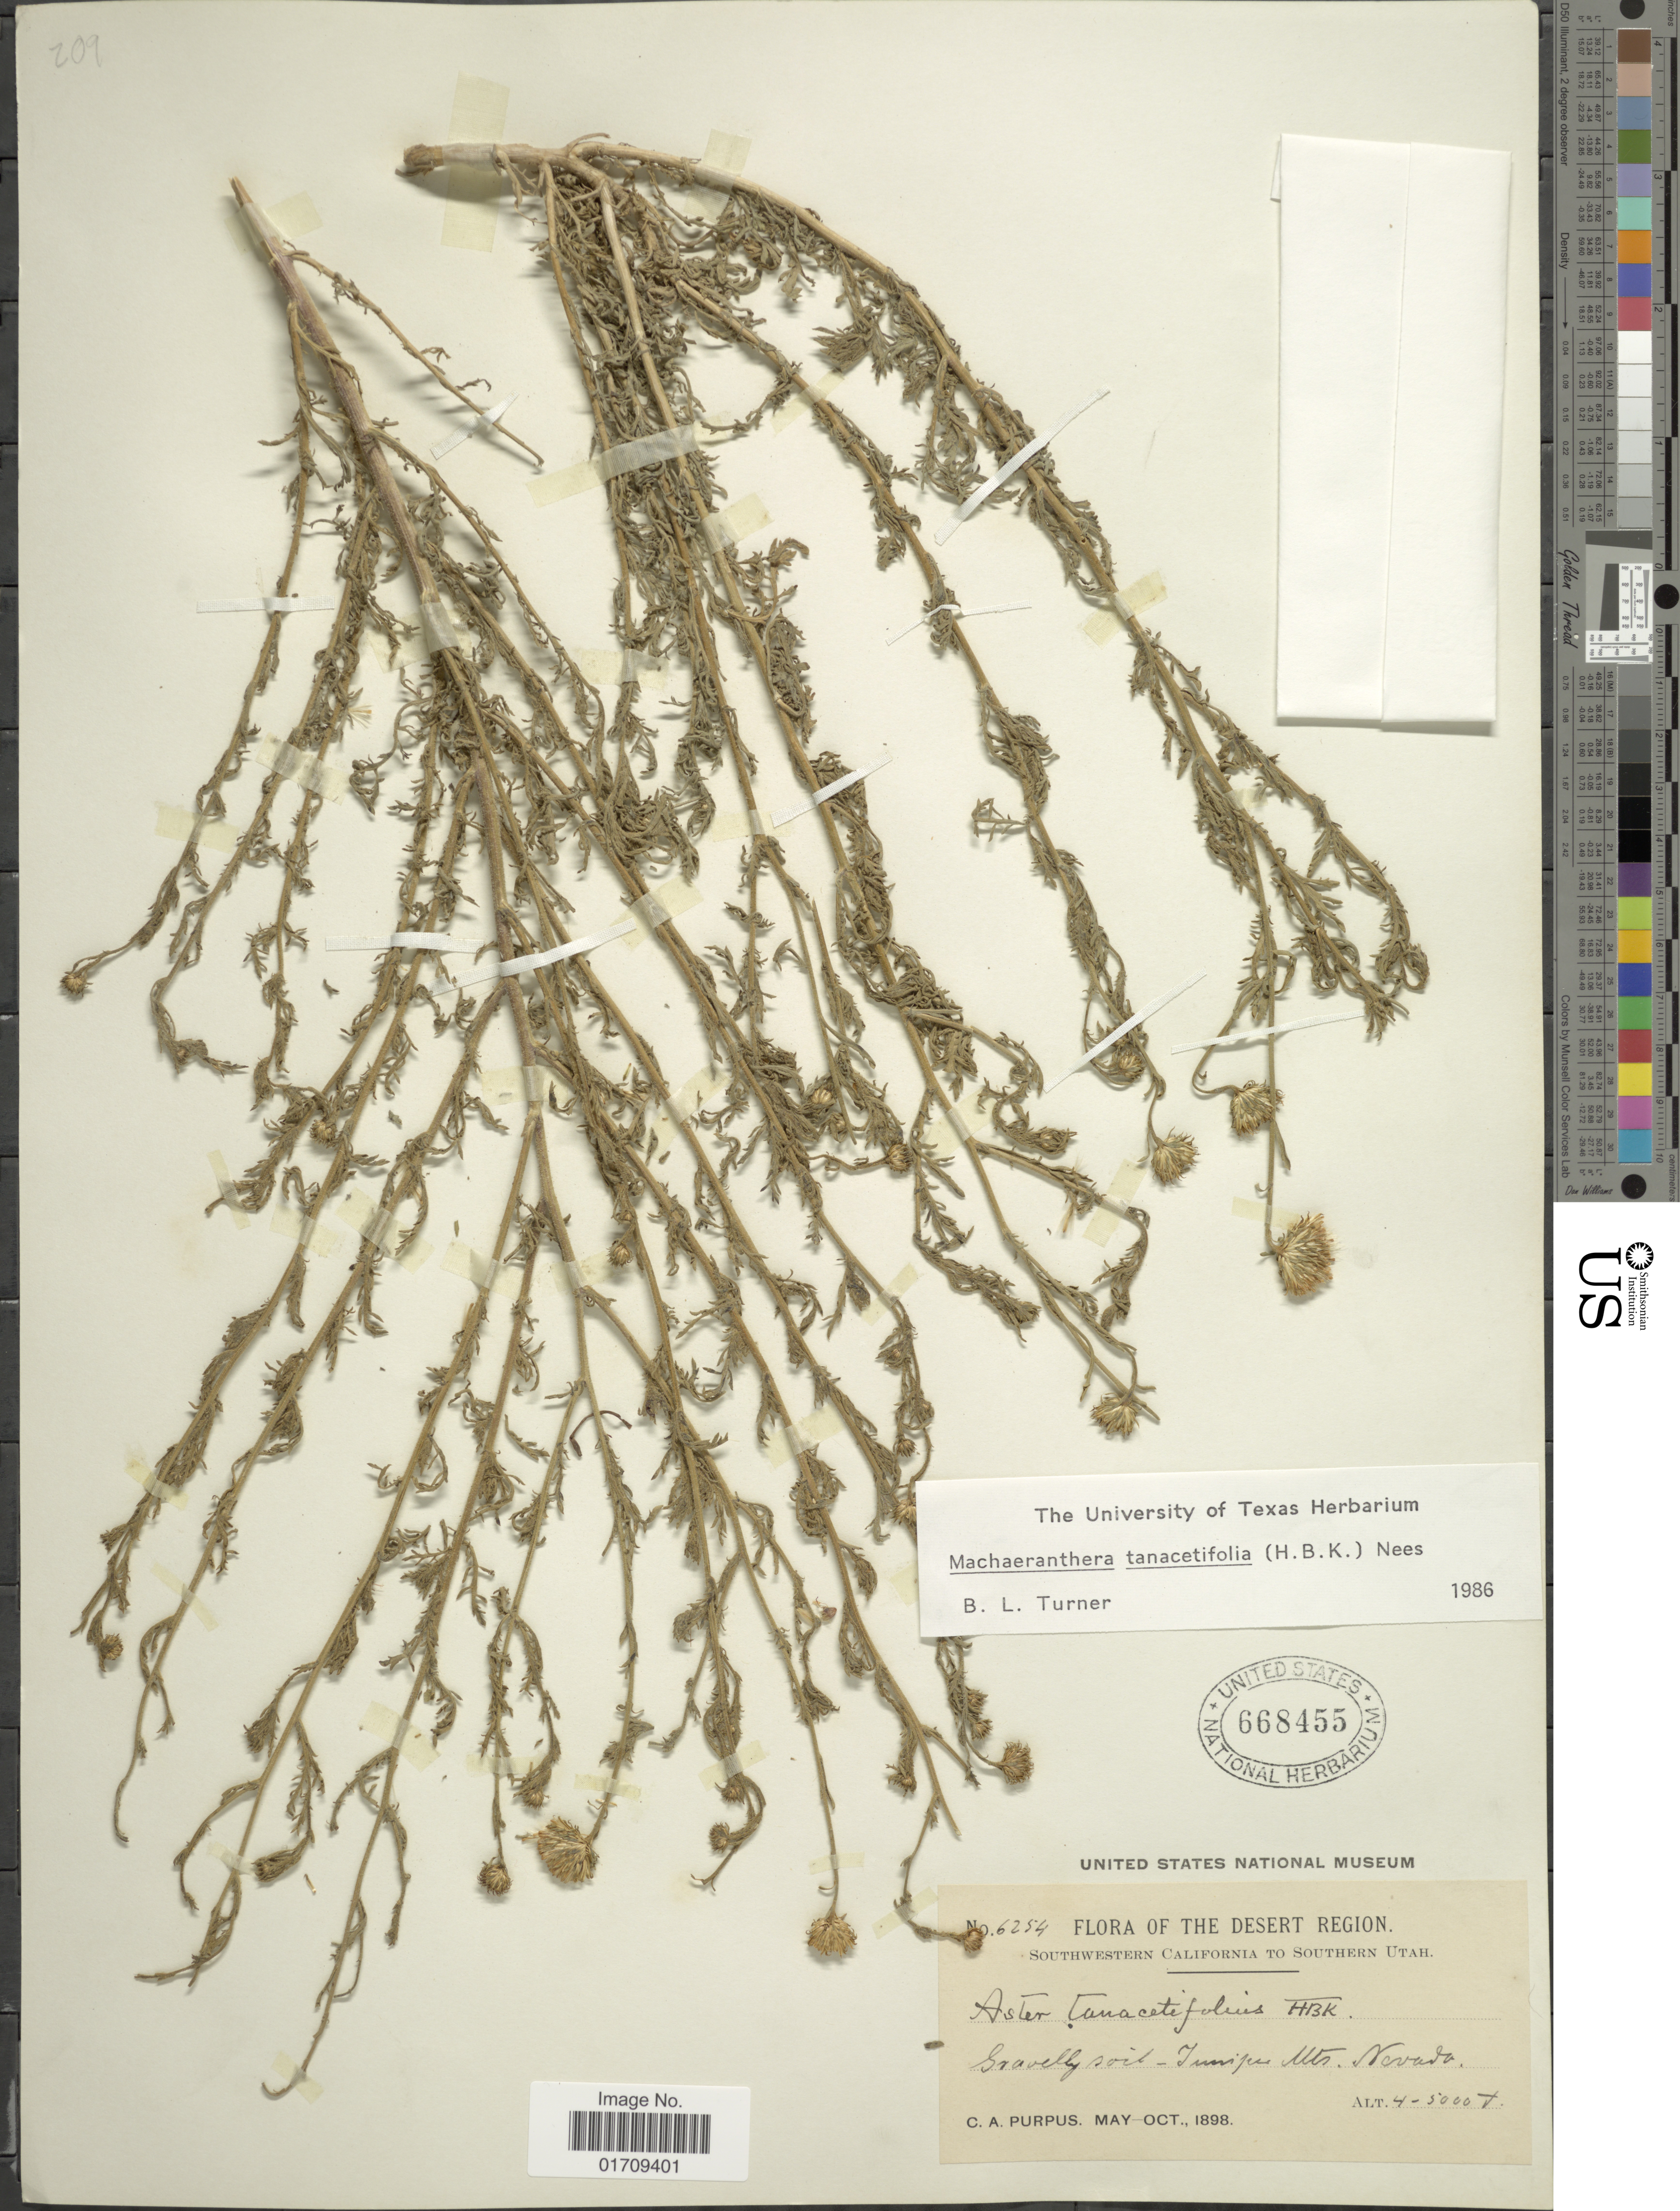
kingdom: Plantae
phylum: Tracheophyta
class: Magnoliopsida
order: Asterales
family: Asteraceae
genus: Machaeranthera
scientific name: Machaeranthera tanacetifolia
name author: (Kunth) Nees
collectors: C. A. Purpus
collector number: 6254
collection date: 1898-05/1898-10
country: United States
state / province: Nevada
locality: The Desert Region, Gravelly Soil-Juniper Mts.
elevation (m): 1219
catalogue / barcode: US 668455